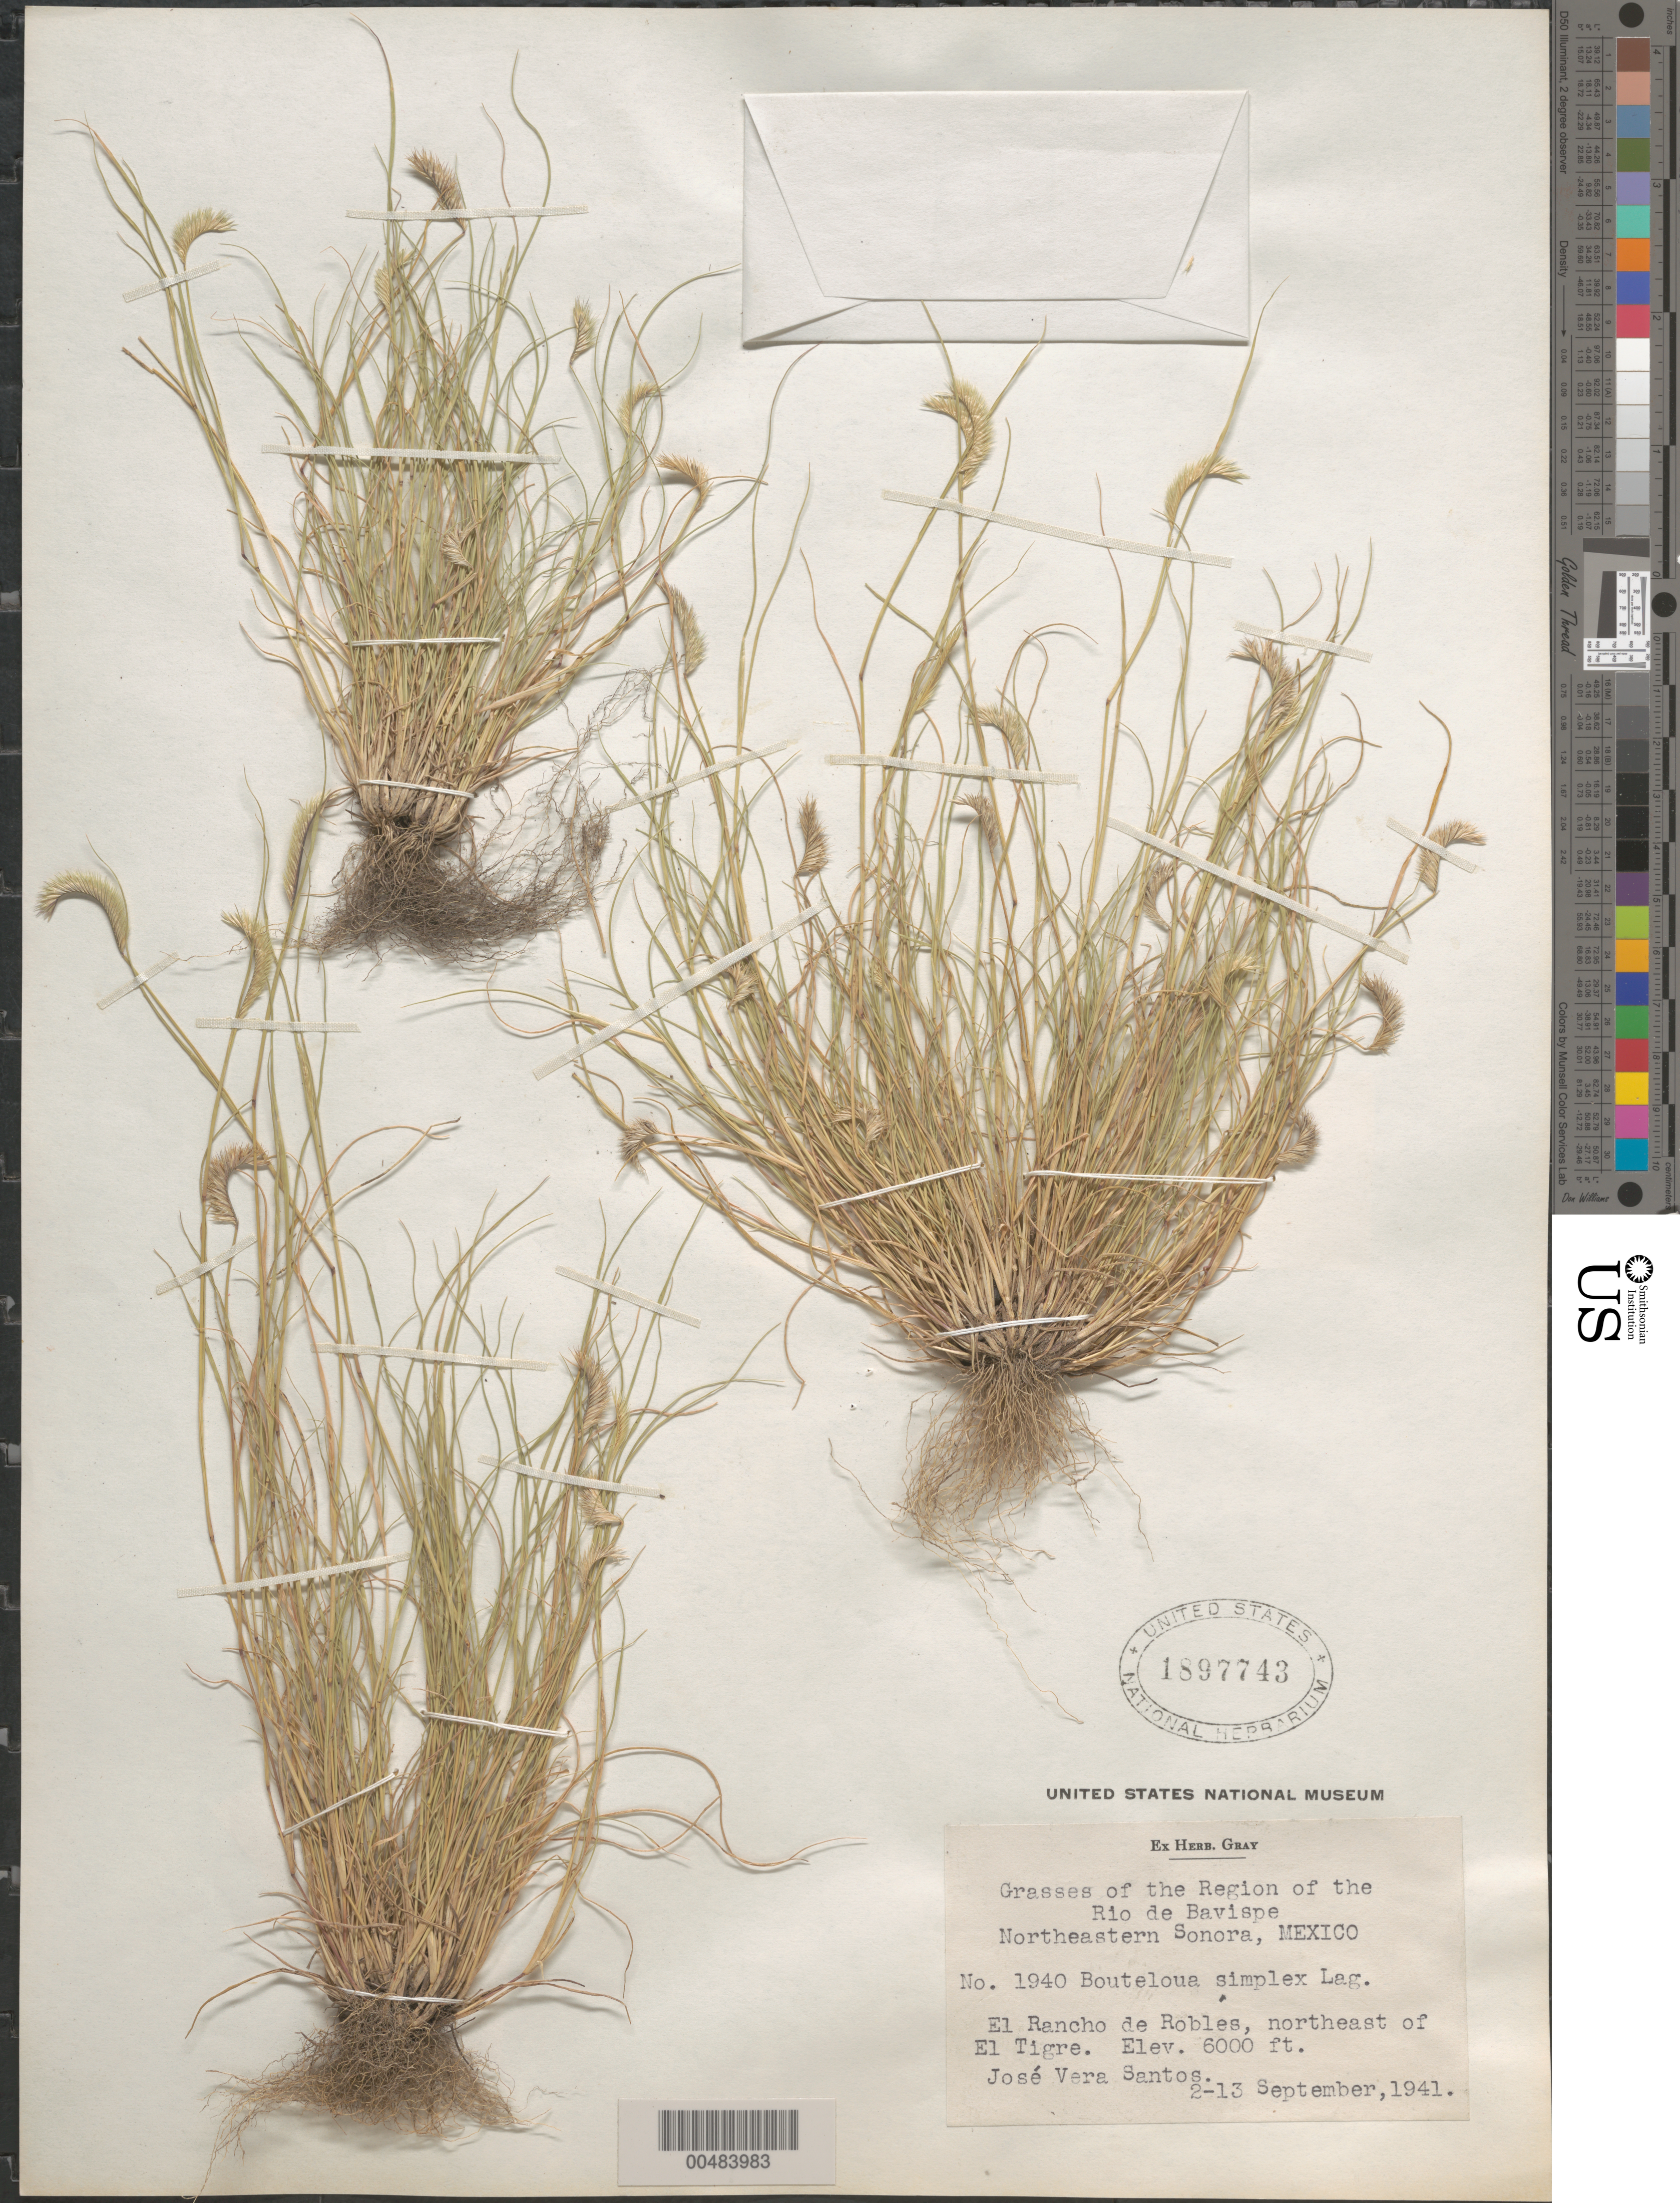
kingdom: Plantae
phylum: Tracheophyta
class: Liliopsida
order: Poales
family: Poaceae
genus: Bouteloua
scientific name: Bouteloua simplex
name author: Lag.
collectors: J. V. Santos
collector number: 1940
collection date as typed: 2 Sep 1941 to 13 Sep 1941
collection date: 1941-09-02/1941-09-13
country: Mexico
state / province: Sonora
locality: Region of the Rio de Bavispe, NE Sonora, El Rancho de Robles, NE of El Tigre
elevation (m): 1829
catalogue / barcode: US 1897743